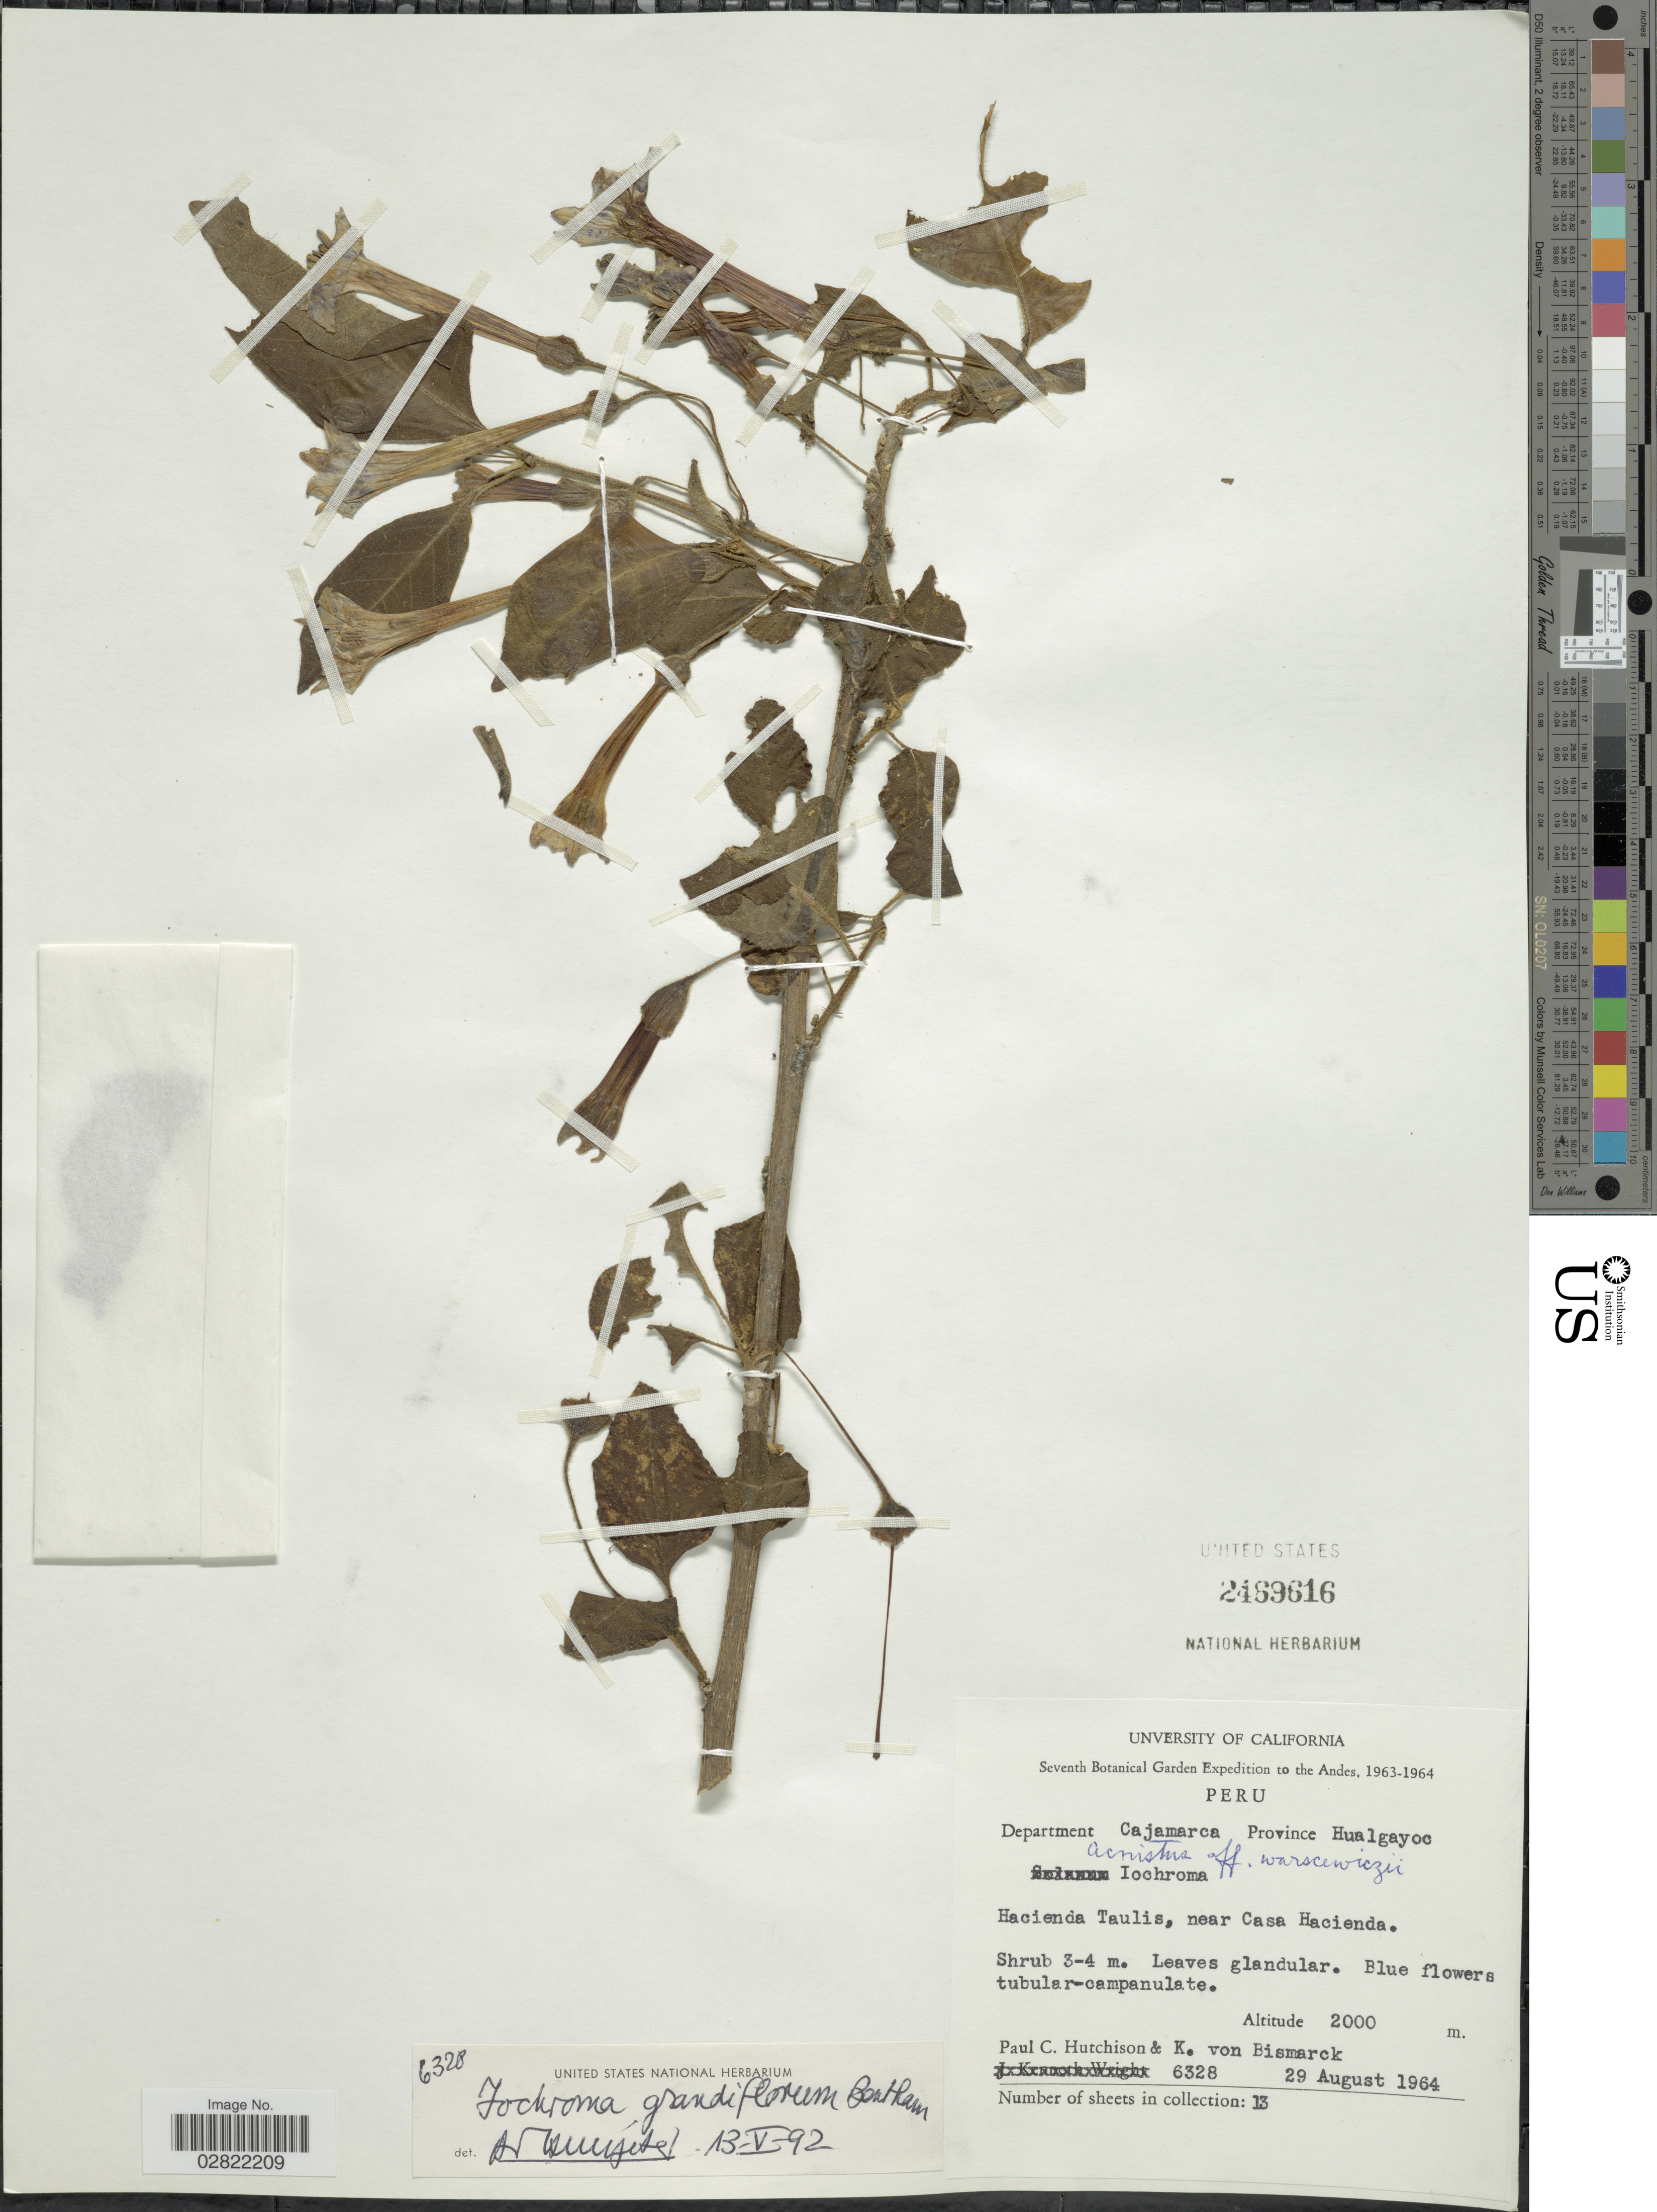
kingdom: Plantae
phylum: Tracheophyta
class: Magnoliopsida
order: Solanales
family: Solanaceae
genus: Iochroma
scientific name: Iochroma grandiflorum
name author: Benth.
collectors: P. C. Hutchison & K. von Bismarck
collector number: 6328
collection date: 1964-08-29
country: Peru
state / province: Cajamarca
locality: Department Cajamarca, Province Hualgayoc, Hacienda Taulis, near Casa Hacienda. Andes.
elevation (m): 2000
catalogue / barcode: US 2469616